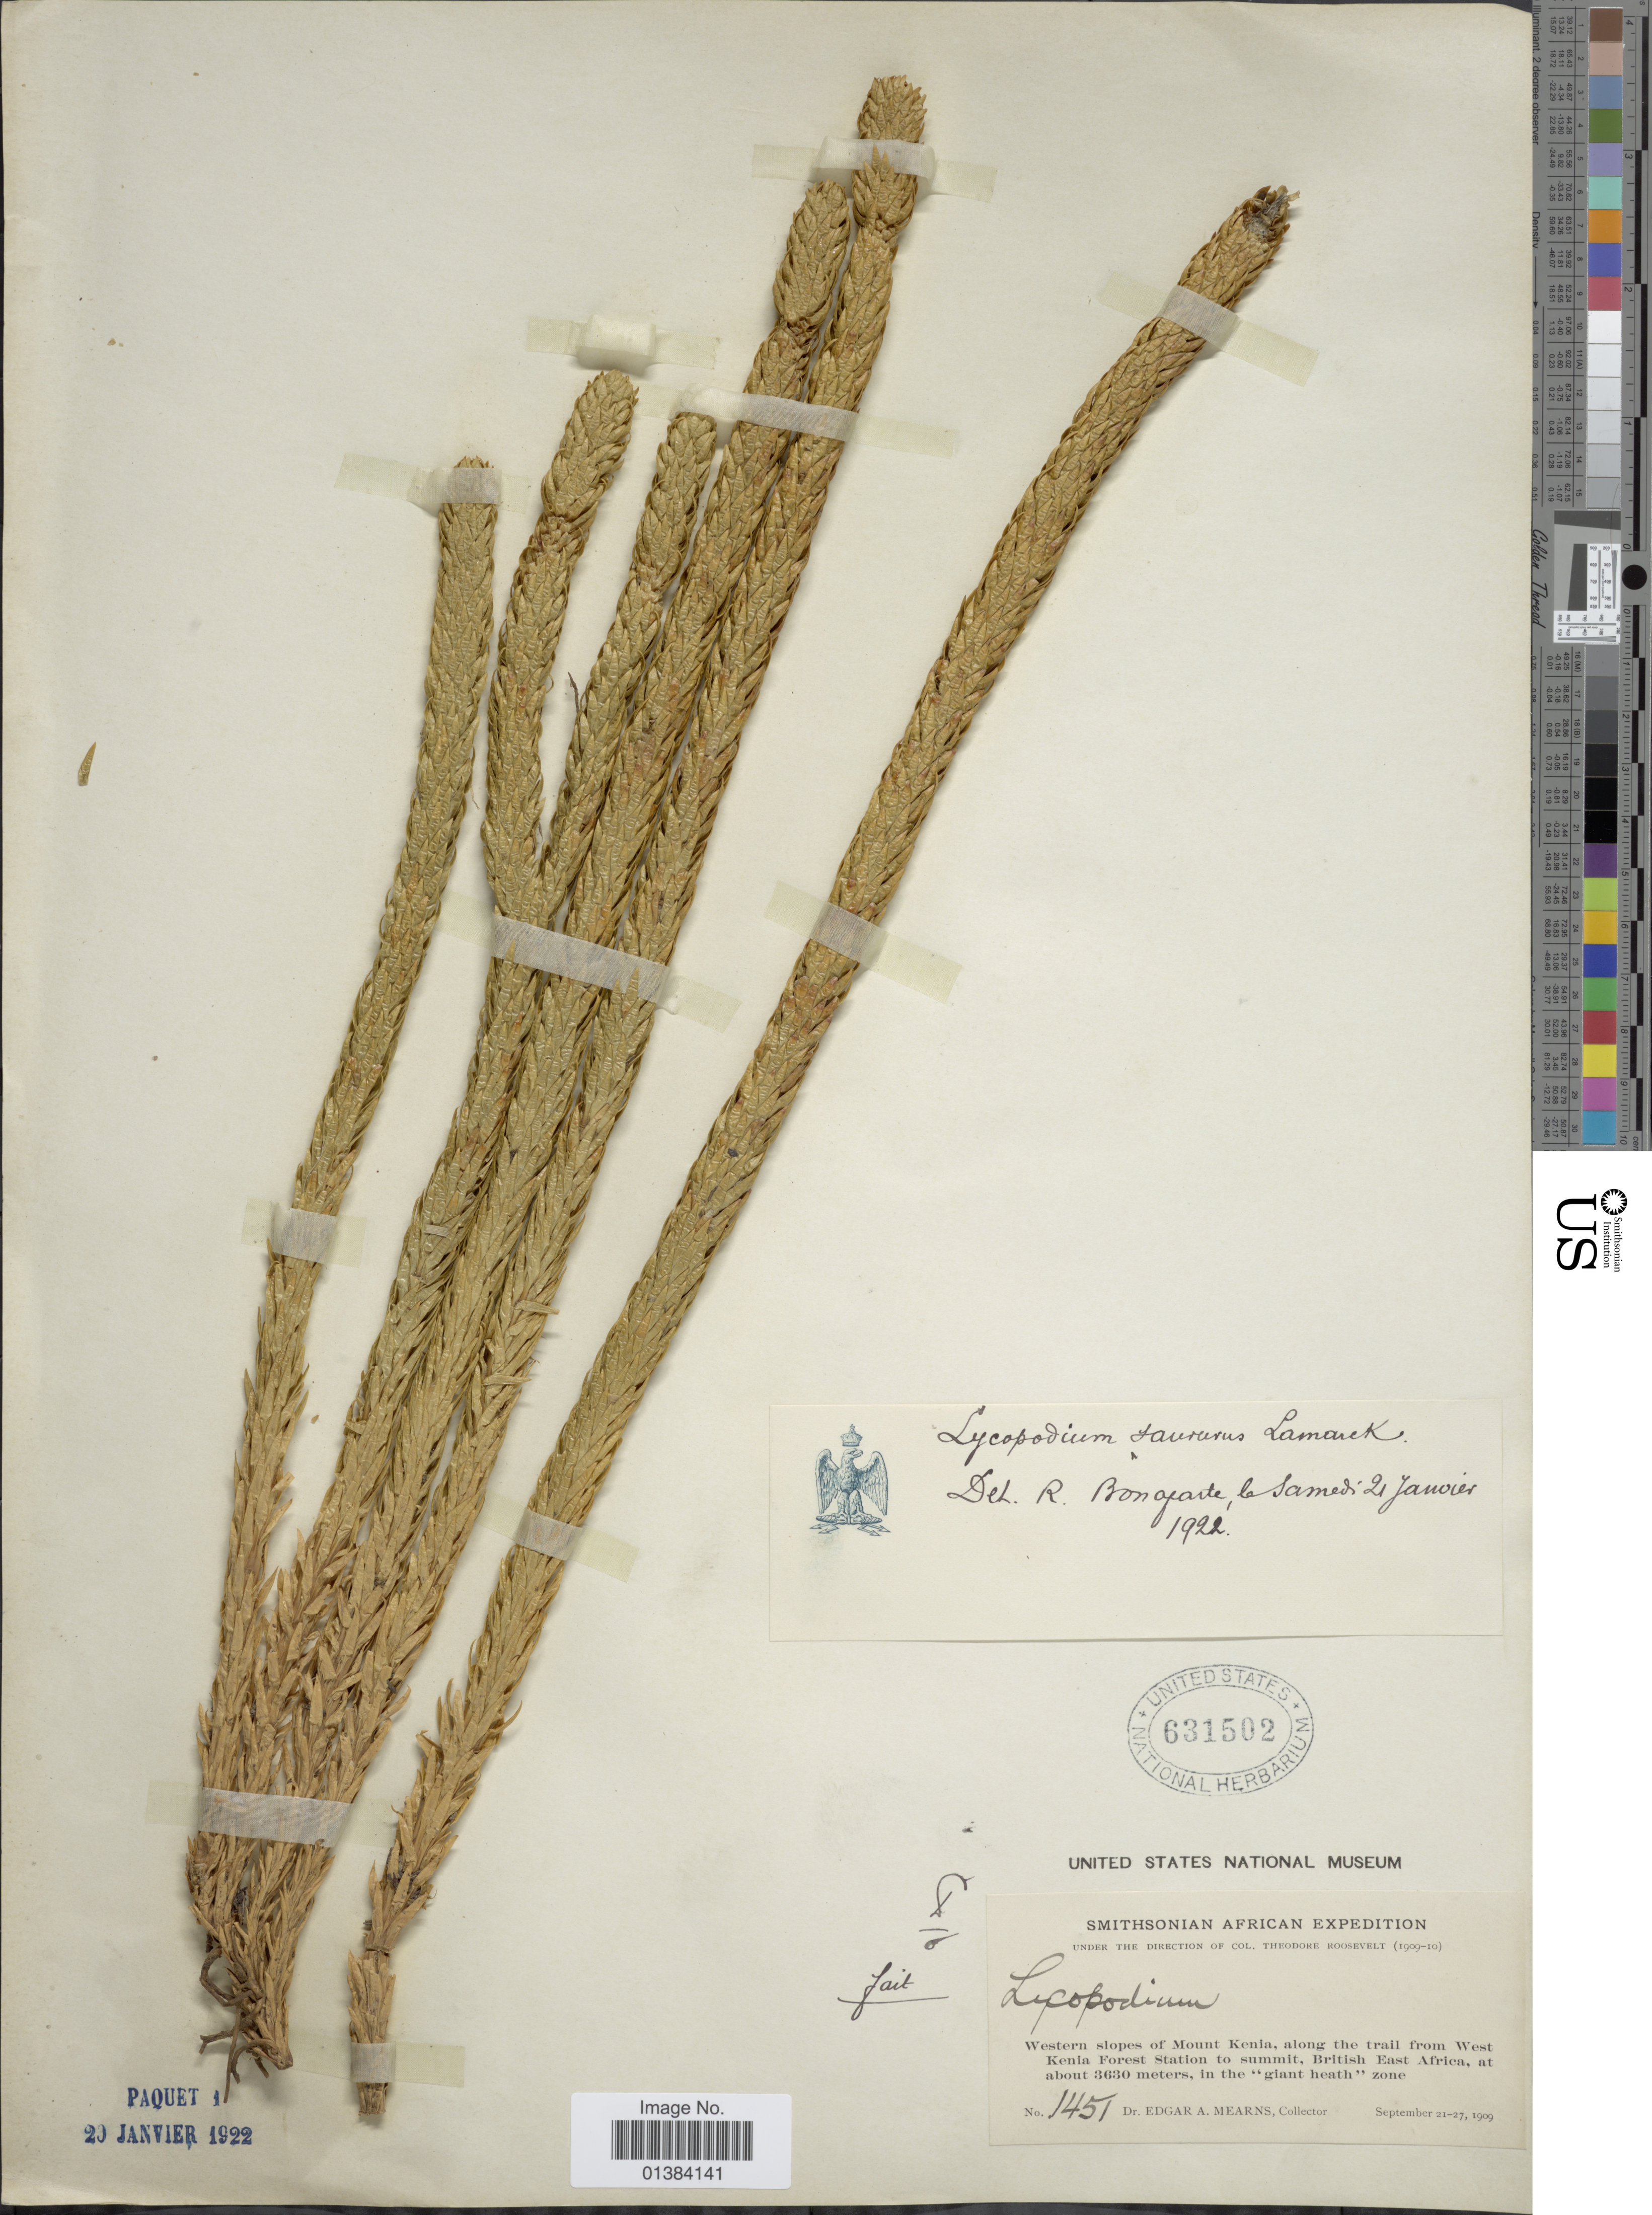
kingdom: Plantae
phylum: Tracheophyta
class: Lycopodiopsida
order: Lycopodiales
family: Lycopodiaceae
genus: Phlegmariurus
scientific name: Phlegmariurus saururus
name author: (Lam.) B. Øllg.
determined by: Field, A. R.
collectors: E. A. Mearns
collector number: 1451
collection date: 1909-09-21/1909-09-27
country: Kenya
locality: Western slopes of Mount Kenia, along the trail from West Kenia Forest Station to summit, British East Africa.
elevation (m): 3630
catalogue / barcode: US 631502